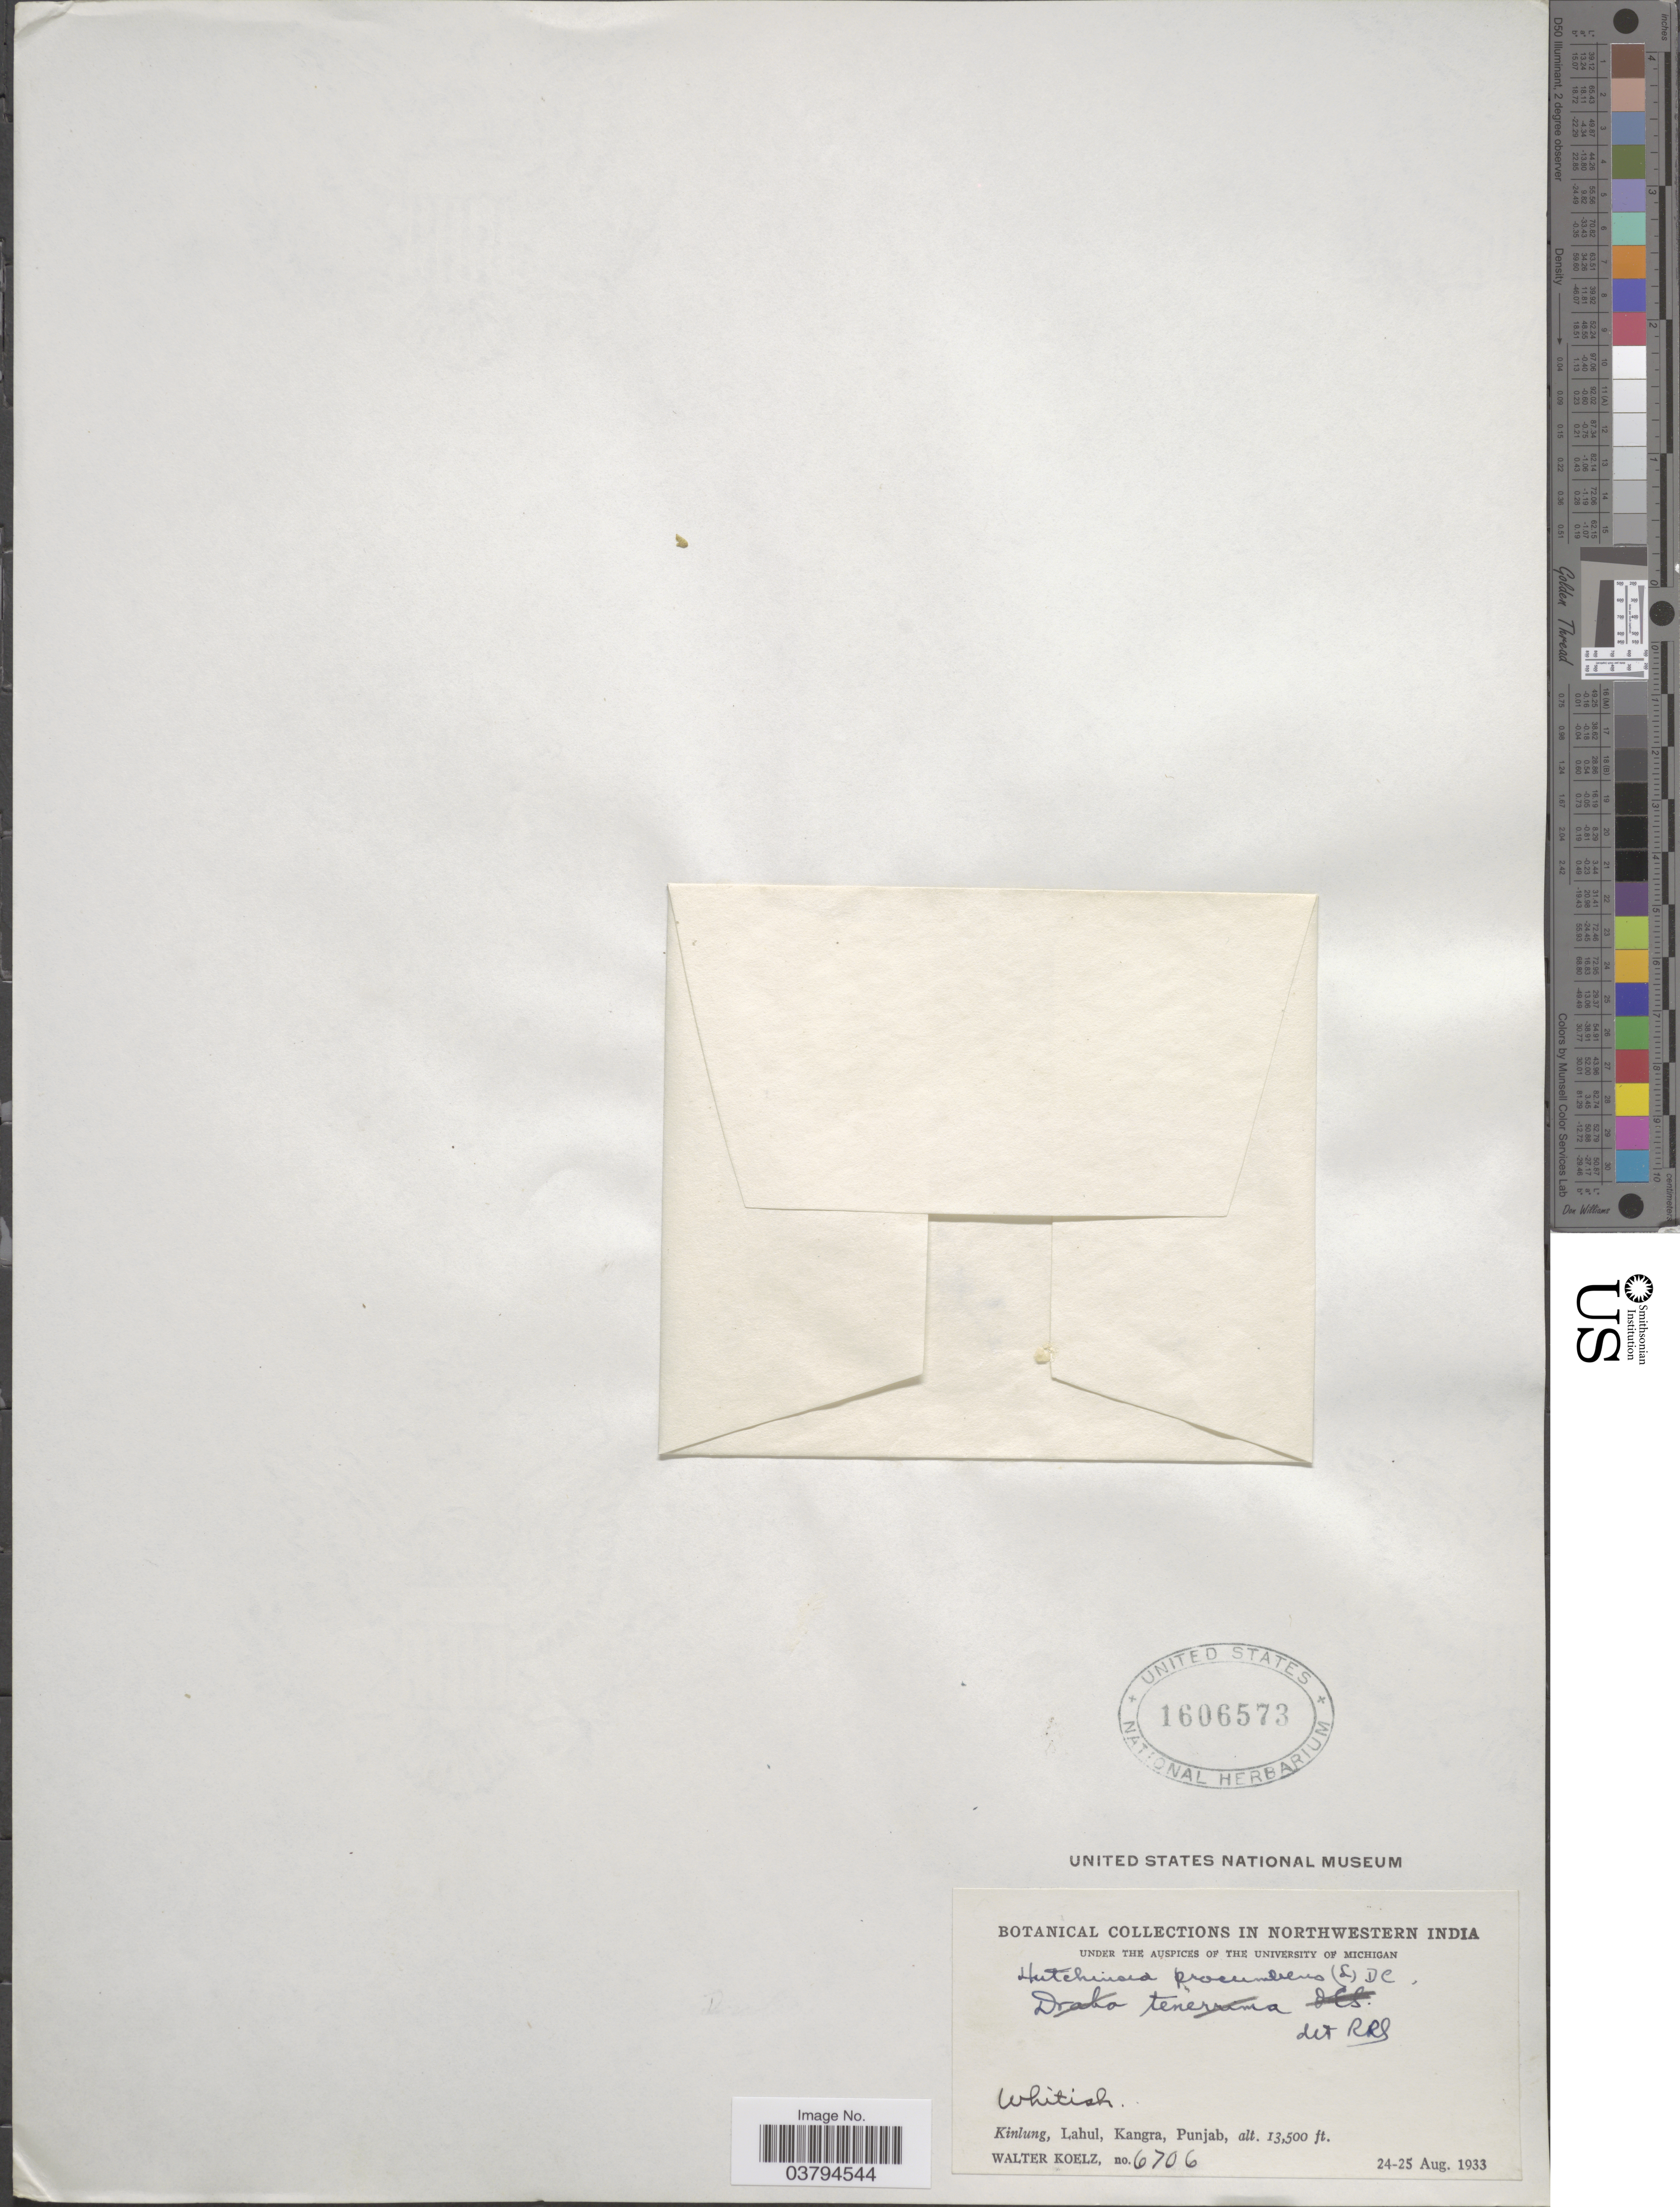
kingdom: Plantae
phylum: Tracheophyta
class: Magnoliopsida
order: Brassicales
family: Brassicaceae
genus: Hymenolobus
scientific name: Hymenolobus procumbens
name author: Nutt.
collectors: W. Koelz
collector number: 6706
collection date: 1933-08-24/1933-08-25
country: India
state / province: Punjab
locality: Northwestern India. Kinlung, Lahul, Kangra, Punjab.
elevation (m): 4115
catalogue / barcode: US 1606573